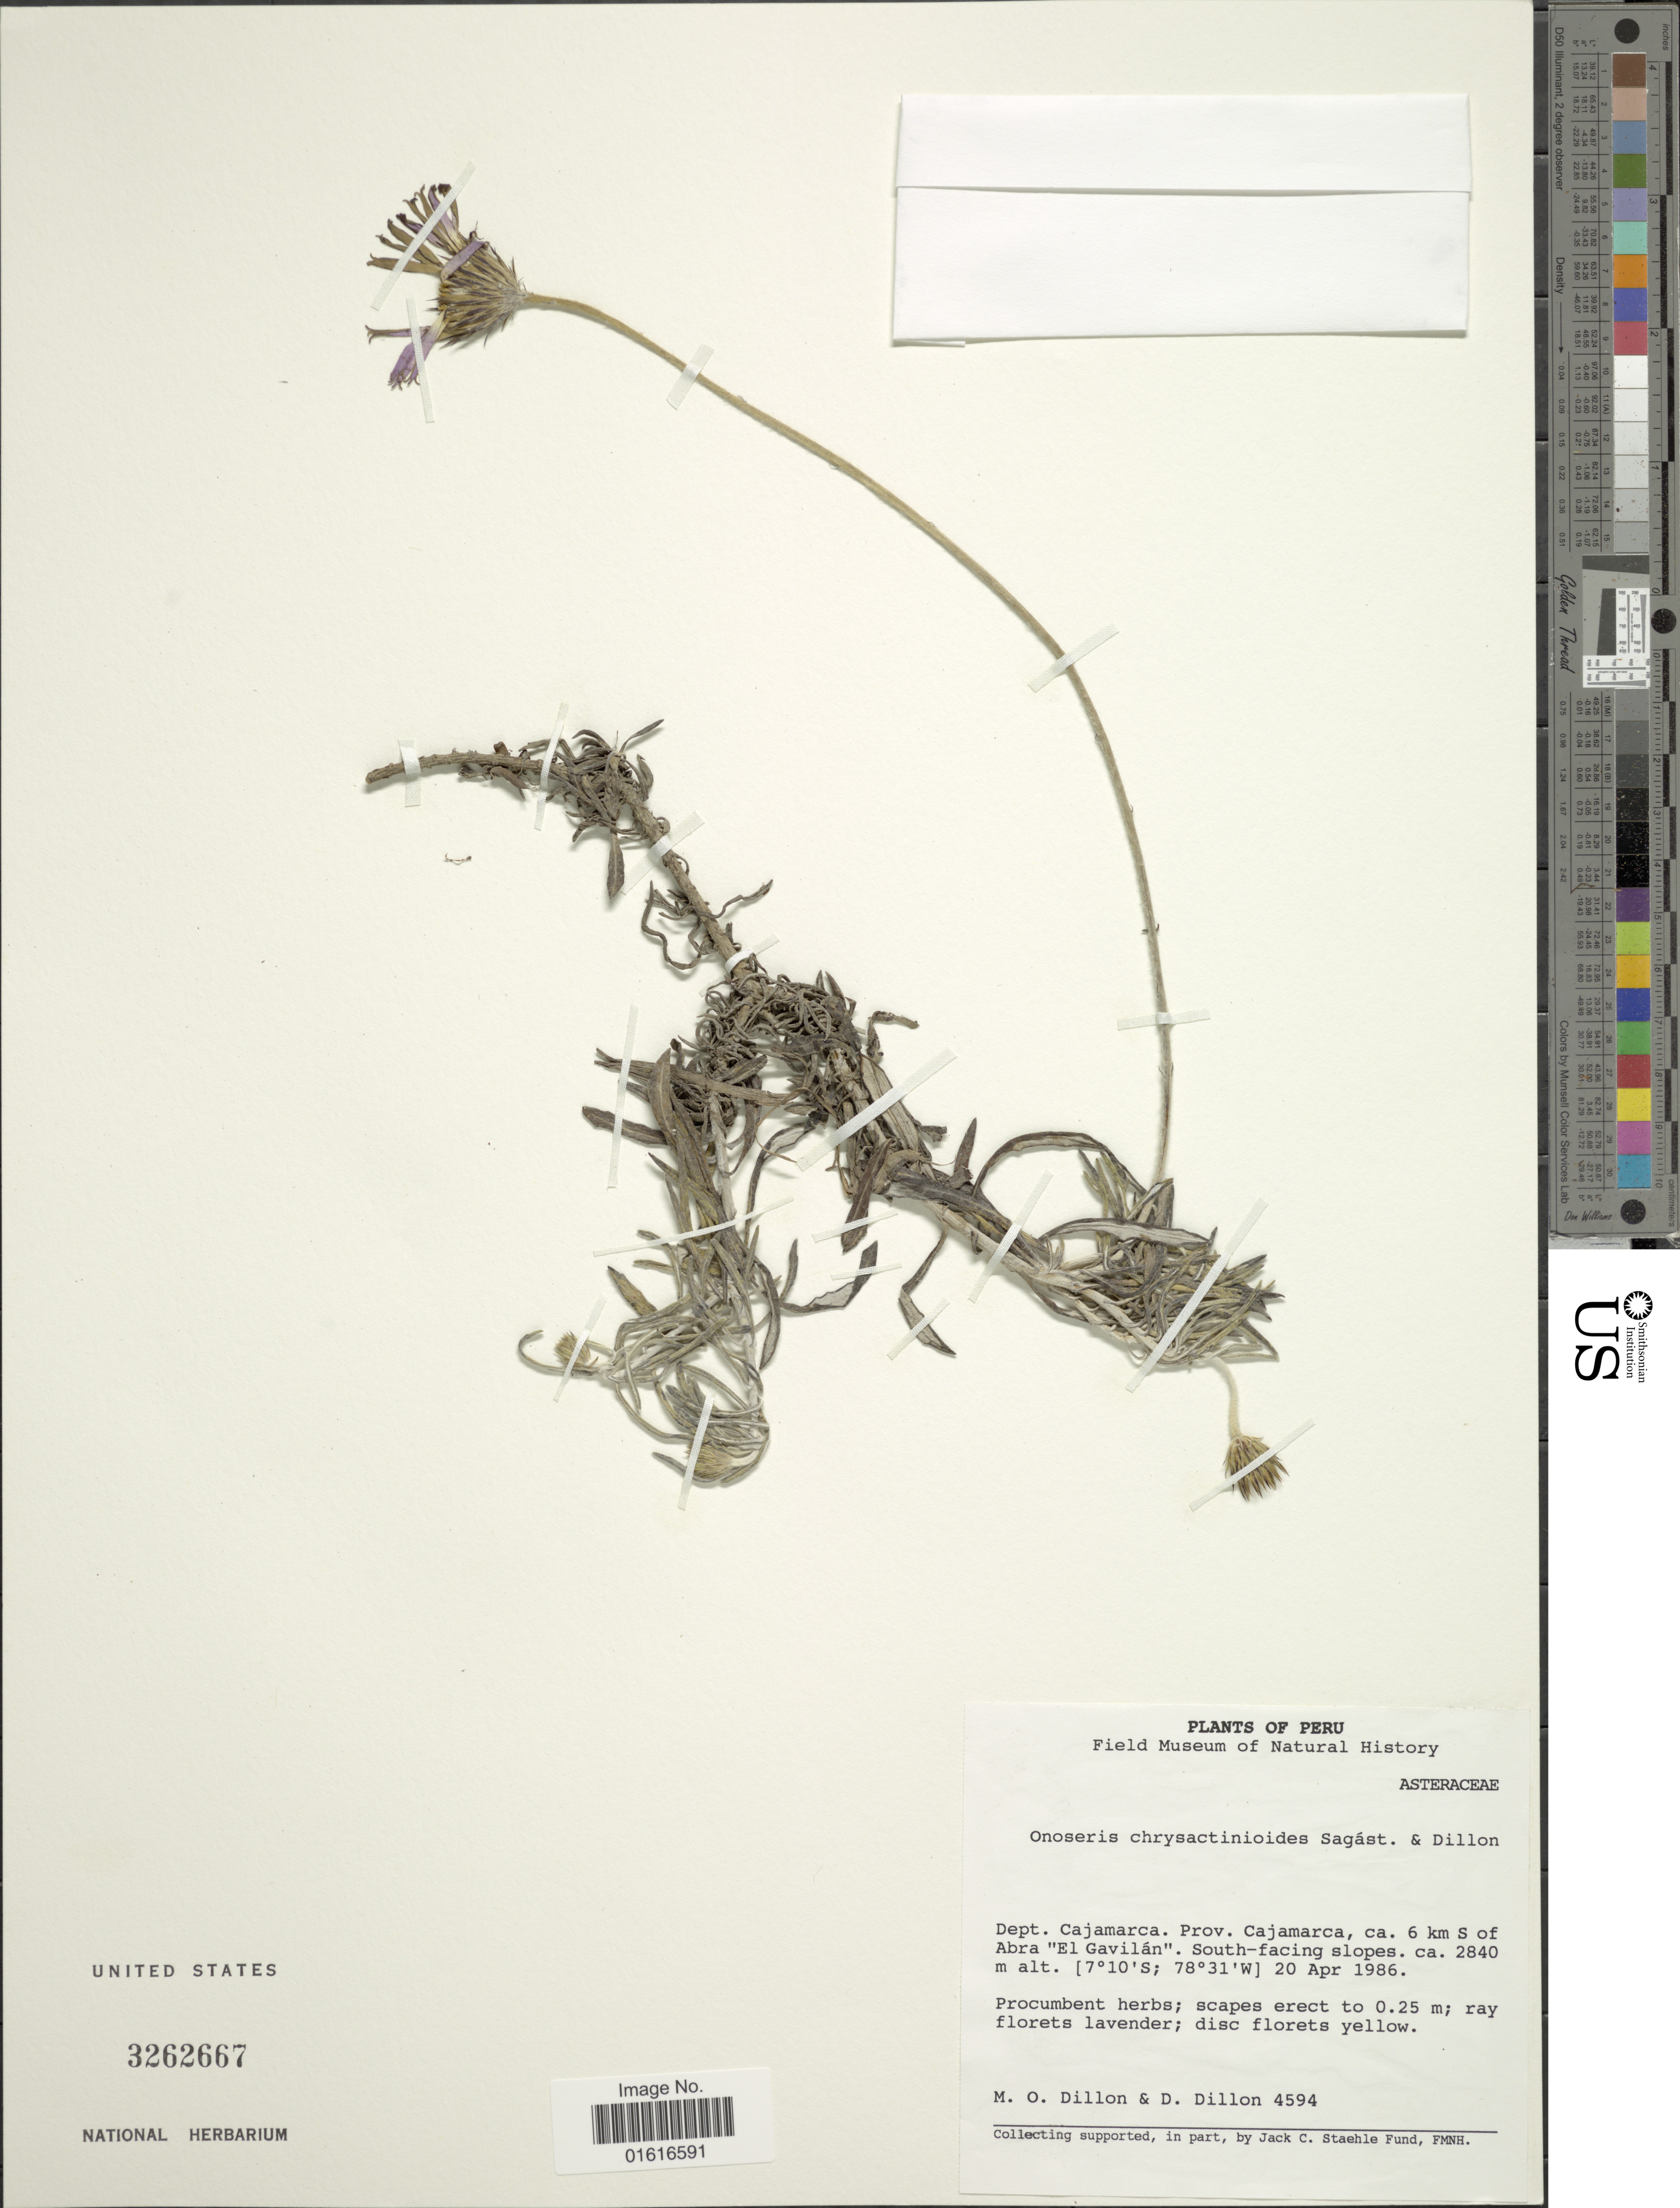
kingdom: Plantae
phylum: Tracheophyta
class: Magnoliopsida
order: Asterales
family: Asteraceae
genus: Onoseris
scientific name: Onoseris chrysactinoides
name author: Sagást. & M.O. Dillon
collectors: M. O. Dillon & D. Dillon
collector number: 4594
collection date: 1986-04-20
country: Peru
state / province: Cajamarca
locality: Prov. Cajamarca, ca. 6 km S of Abra "El Gavilan" . South-facing slopes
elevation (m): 2840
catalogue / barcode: US 3262667